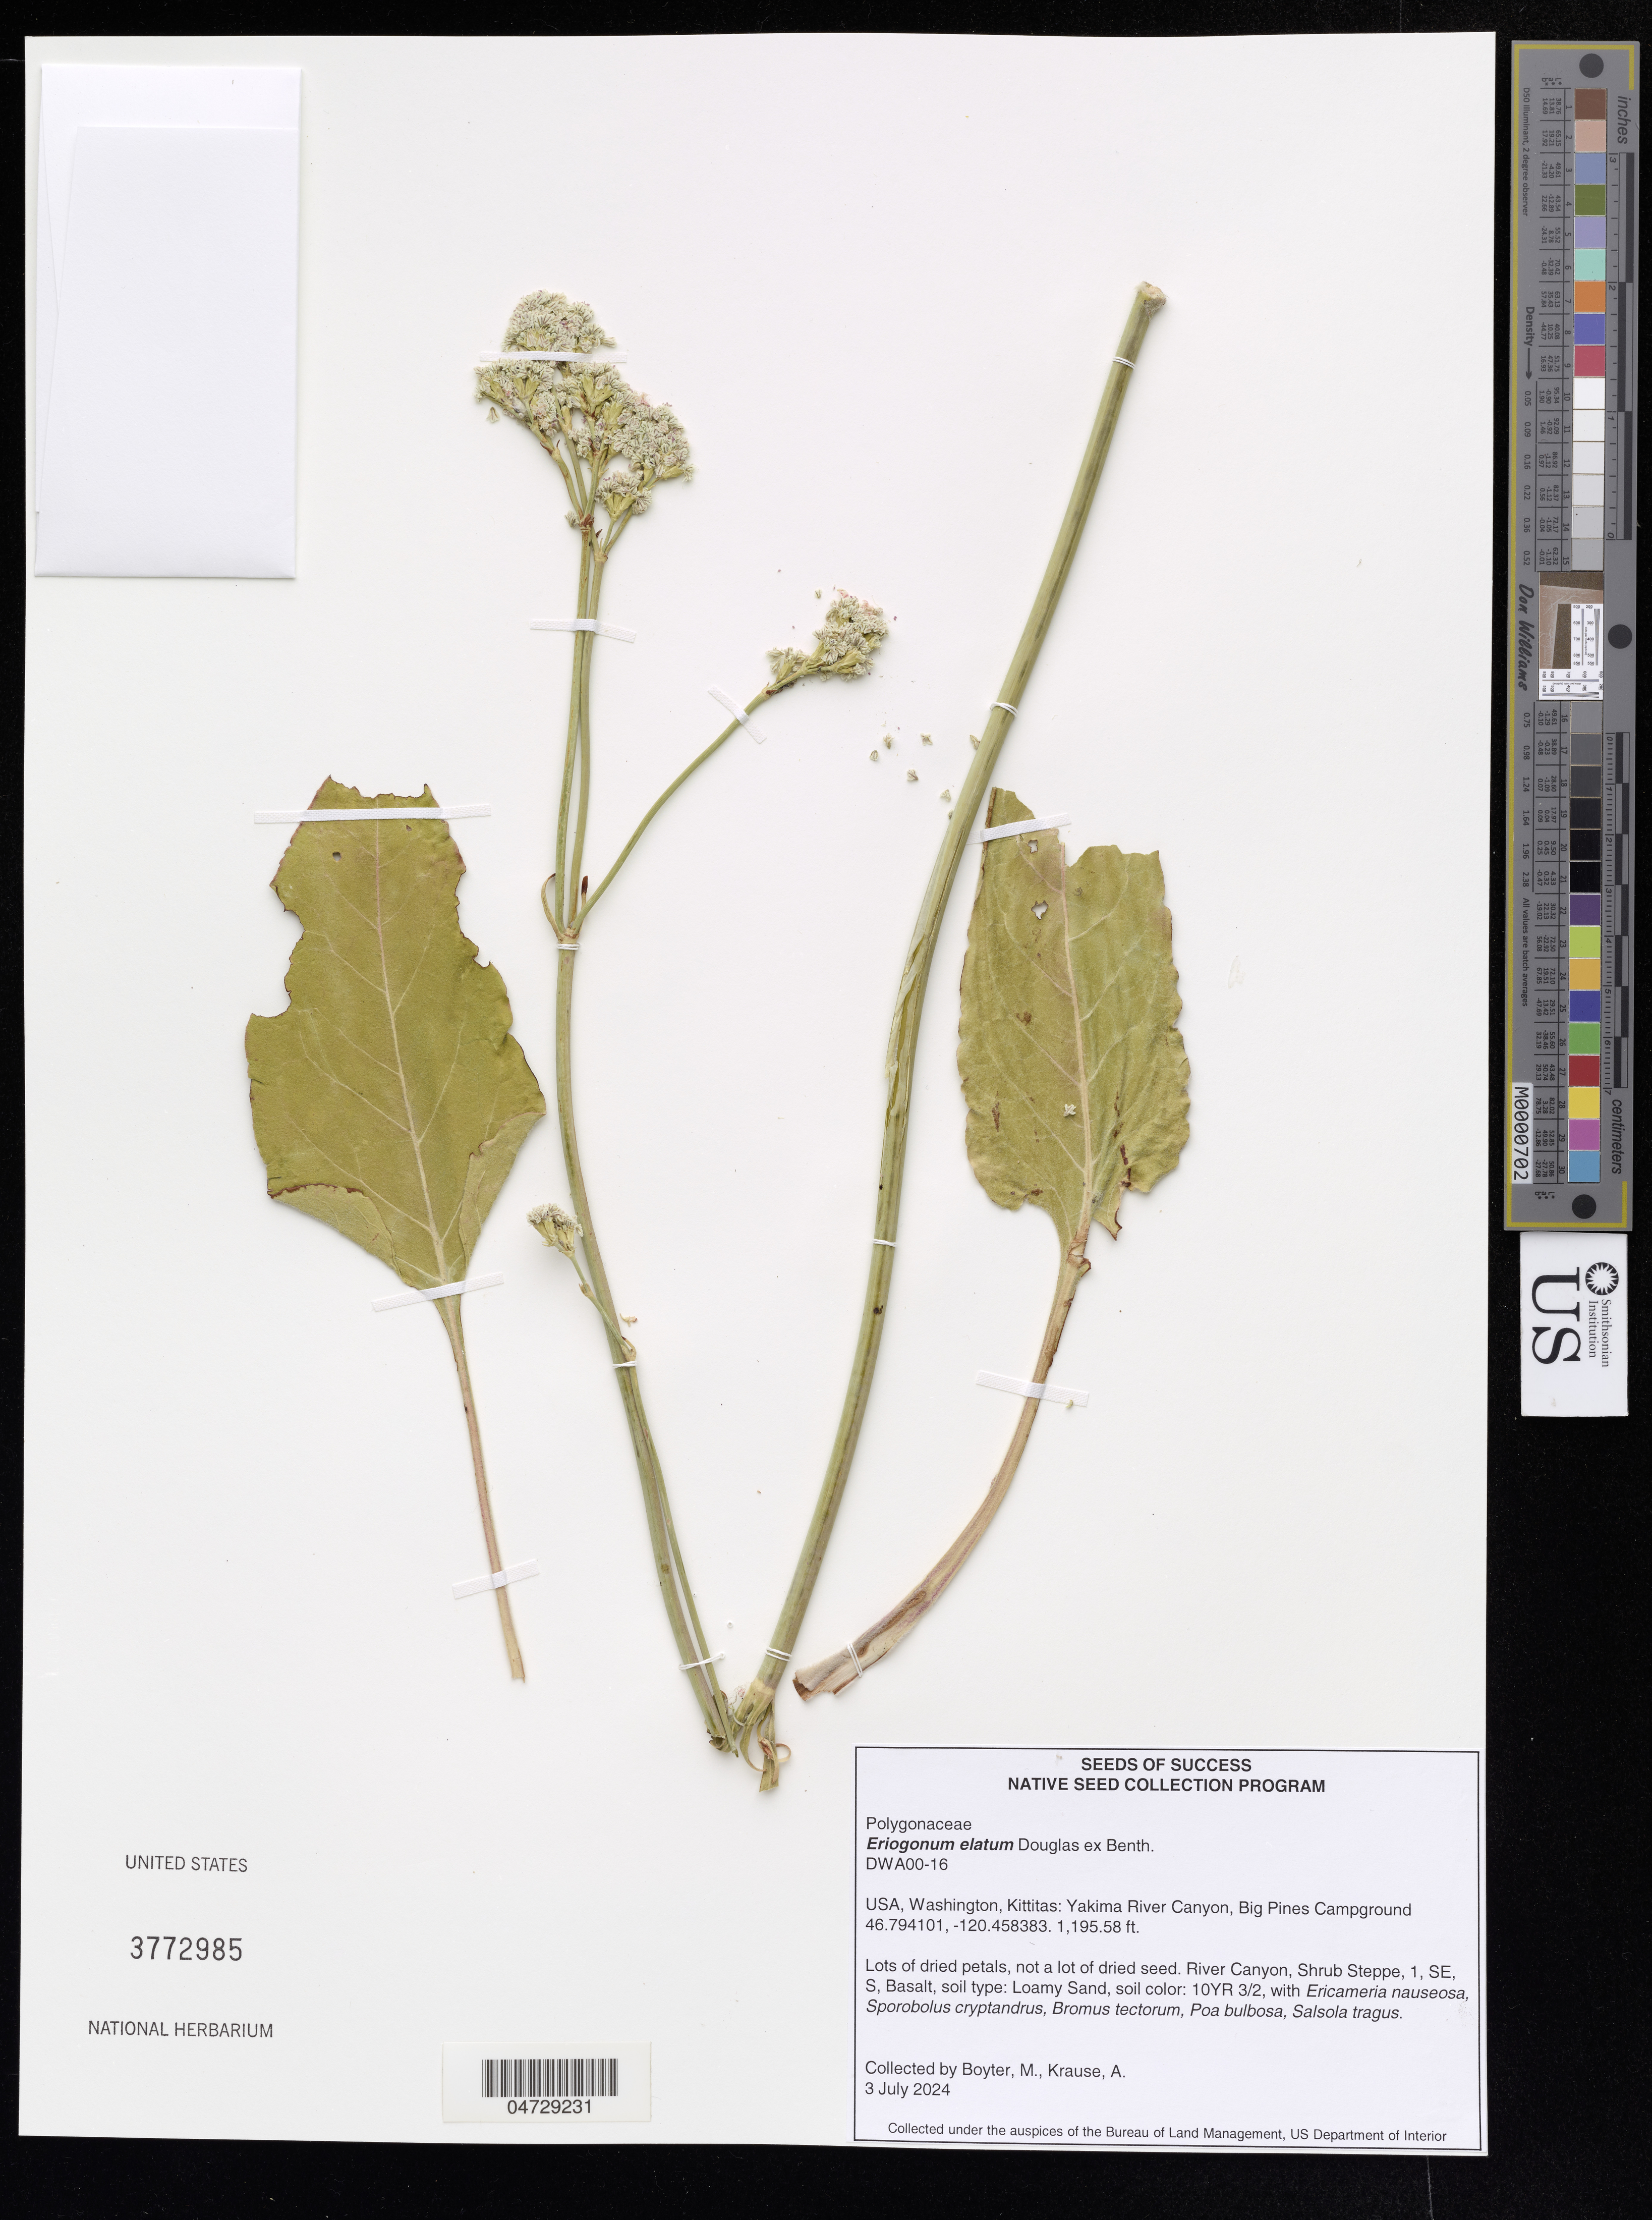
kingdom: Plantae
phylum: Tracheophyta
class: Magnoliopsida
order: Caryophyllales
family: Polygonaceae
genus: Eriogonum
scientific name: Eriogonum elatum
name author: Douglas ex Benth.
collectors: M. Boyter & A. Krause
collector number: DWA00-16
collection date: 2024-07-03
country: United States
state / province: Washington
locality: USA, Washington, Kittitas: Yakima River Canyon, Big Pines Campground.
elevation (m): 364.41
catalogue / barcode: US 3772985